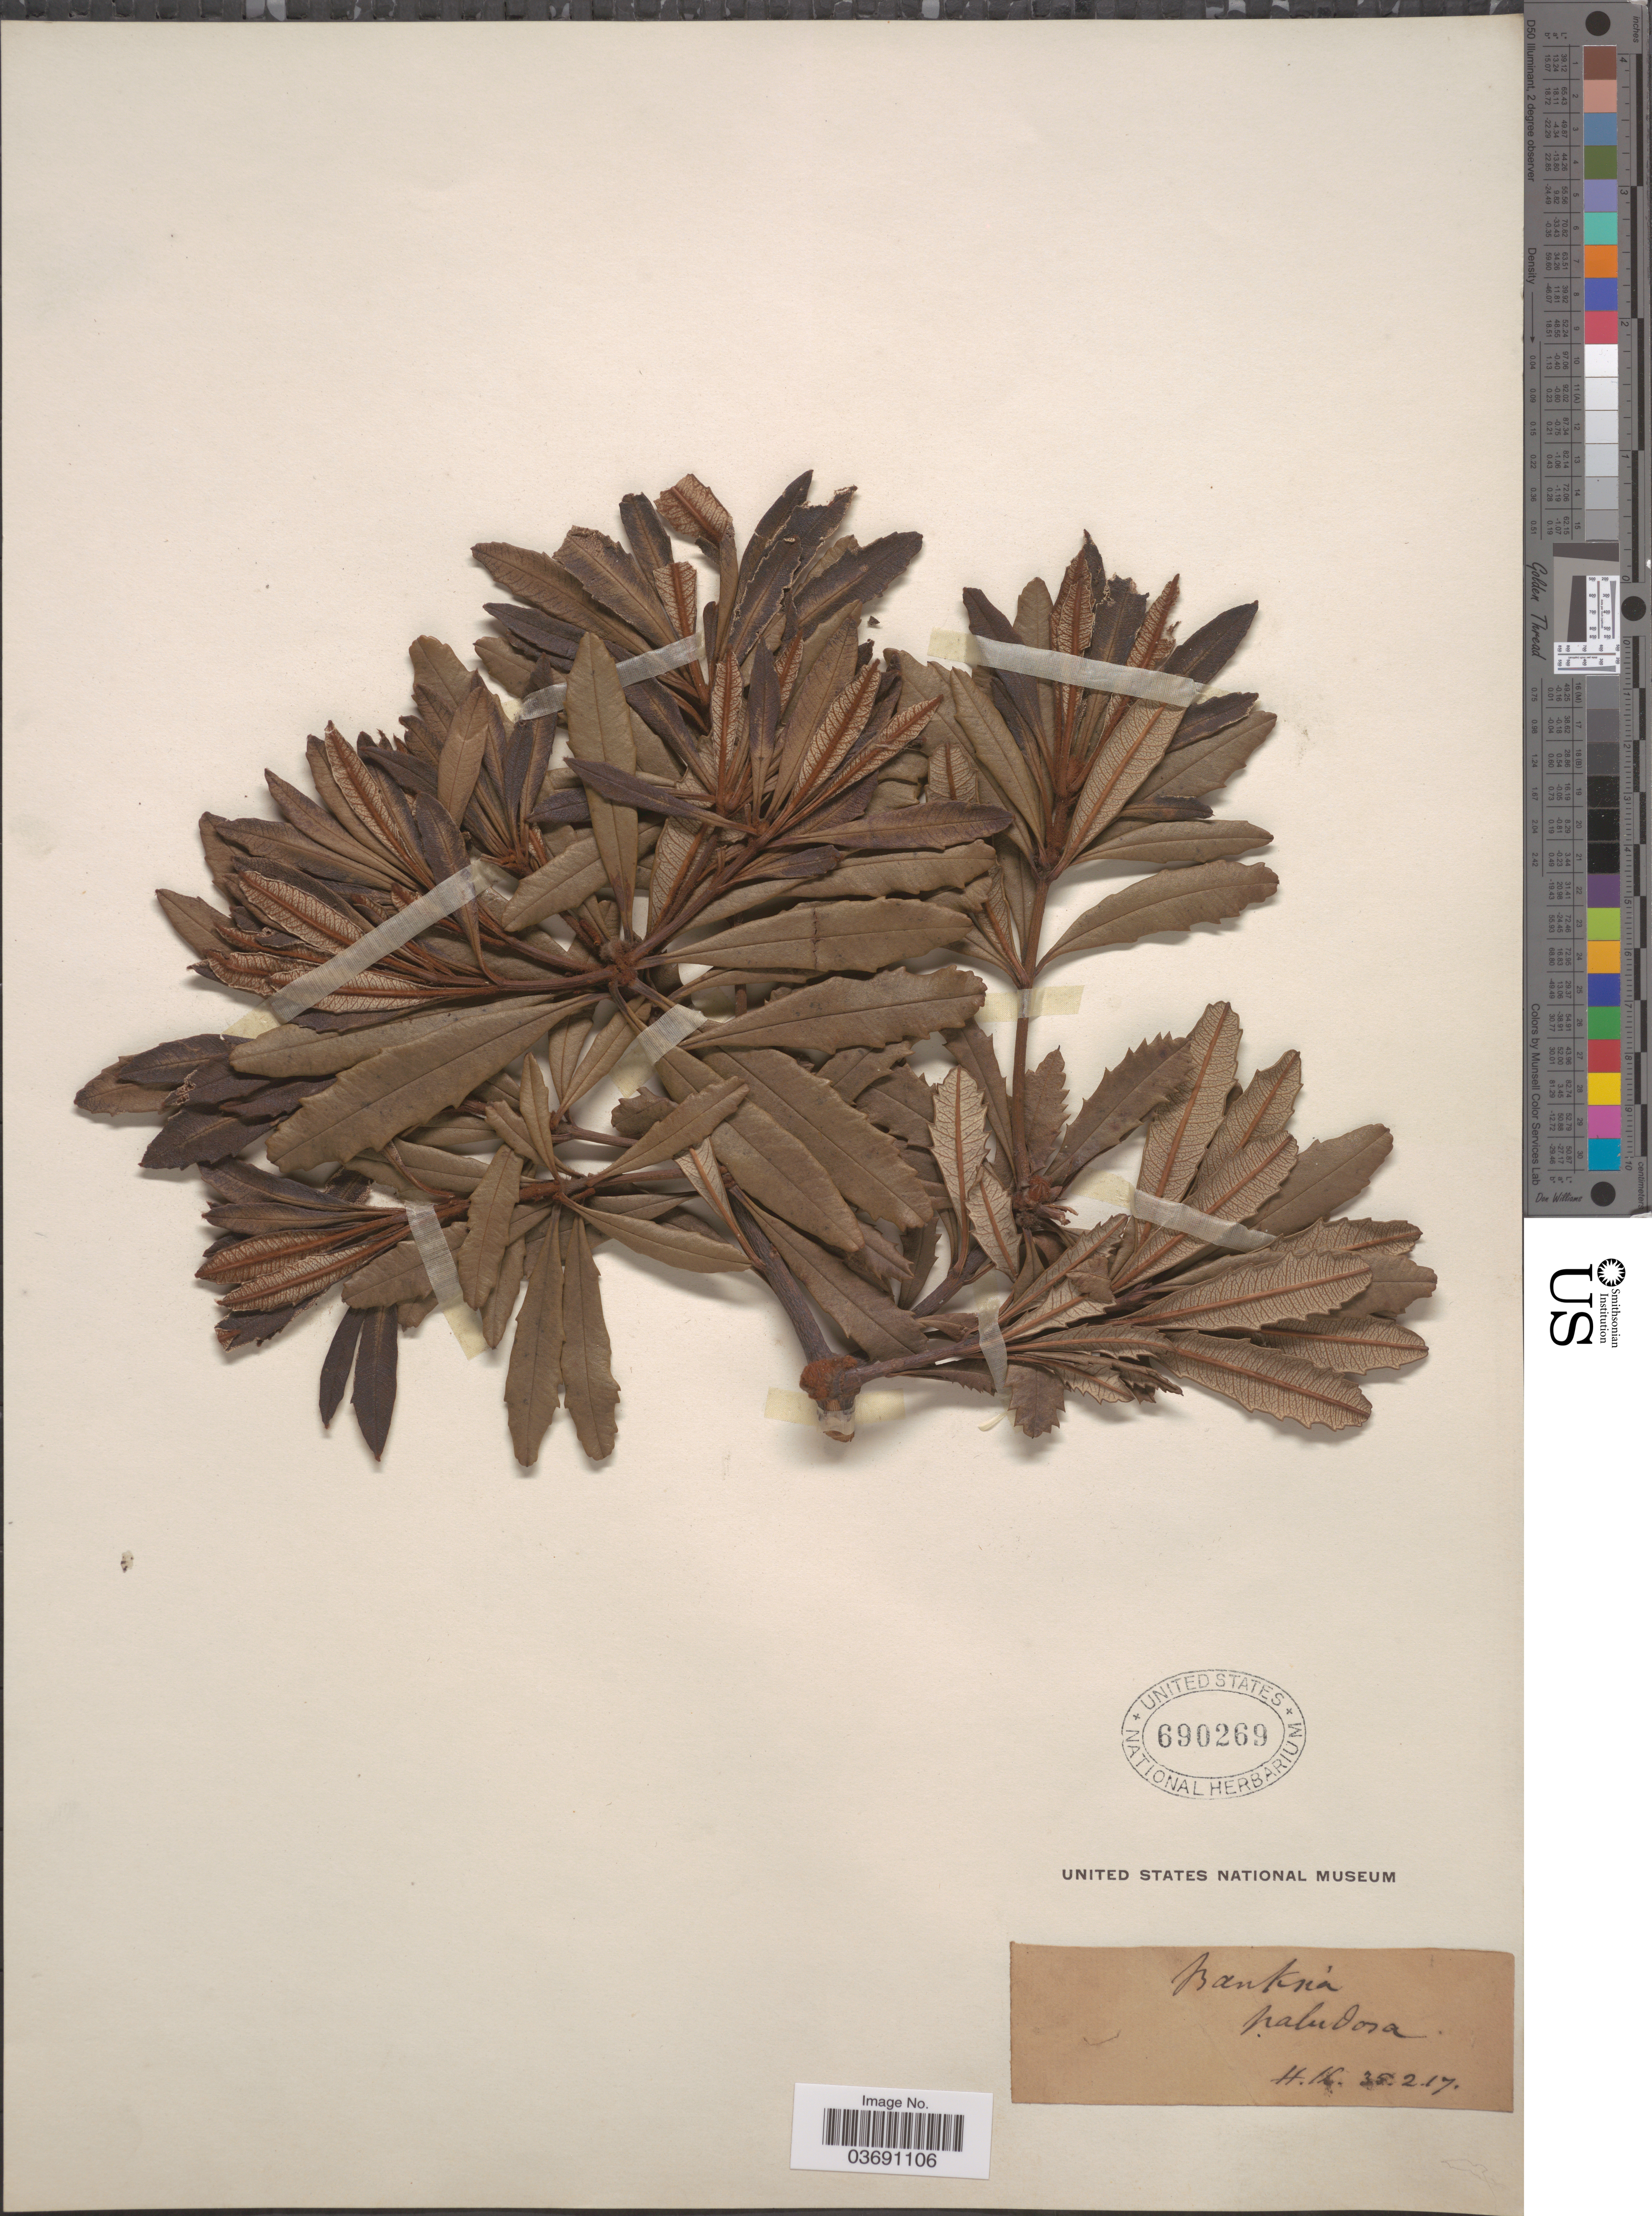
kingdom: Plantae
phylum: Tracheophyta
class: Magnoliopsida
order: Proteales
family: Proteaceae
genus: Banksia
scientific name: Banksia paludosa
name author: R. Br.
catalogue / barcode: US 690269